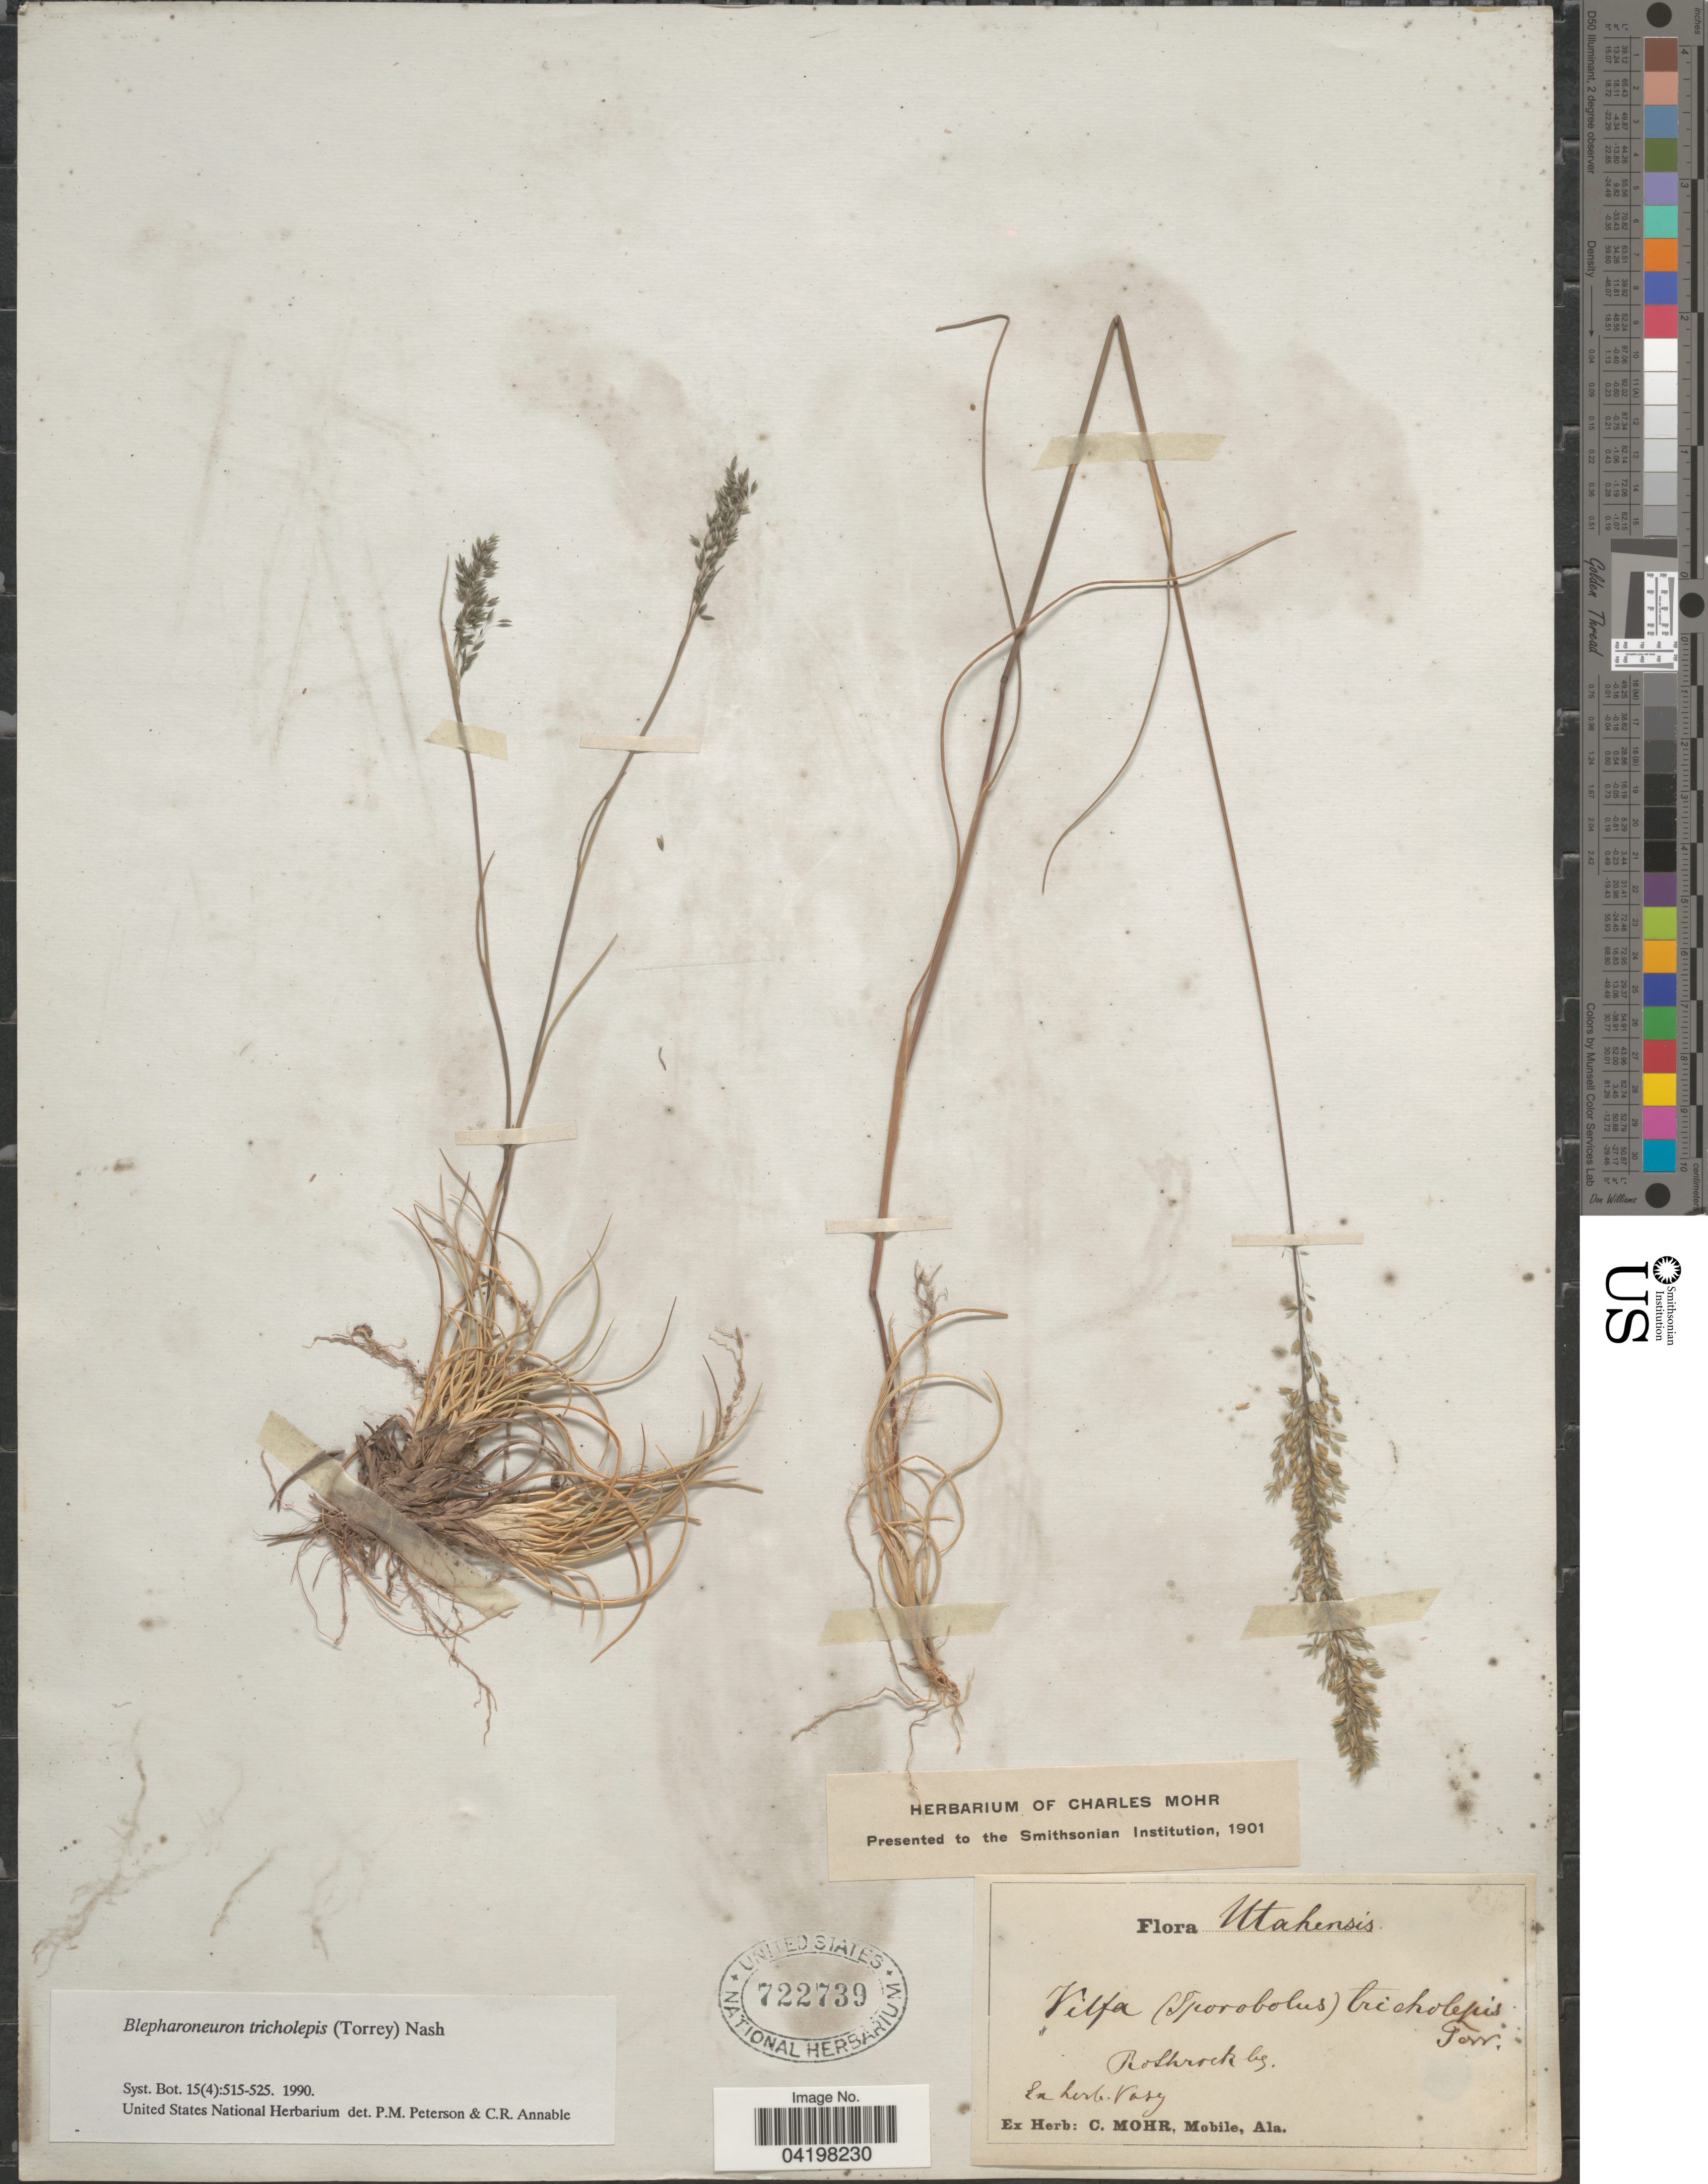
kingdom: Plantae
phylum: Tracheophyta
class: Liliopsida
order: Poales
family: Poaceae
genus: Muhlenbergia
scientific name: Muhlenbergia tricholepis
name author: (Torr.) Columbus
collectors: Rothrock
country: United States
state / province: Utah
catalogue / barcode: US 722739